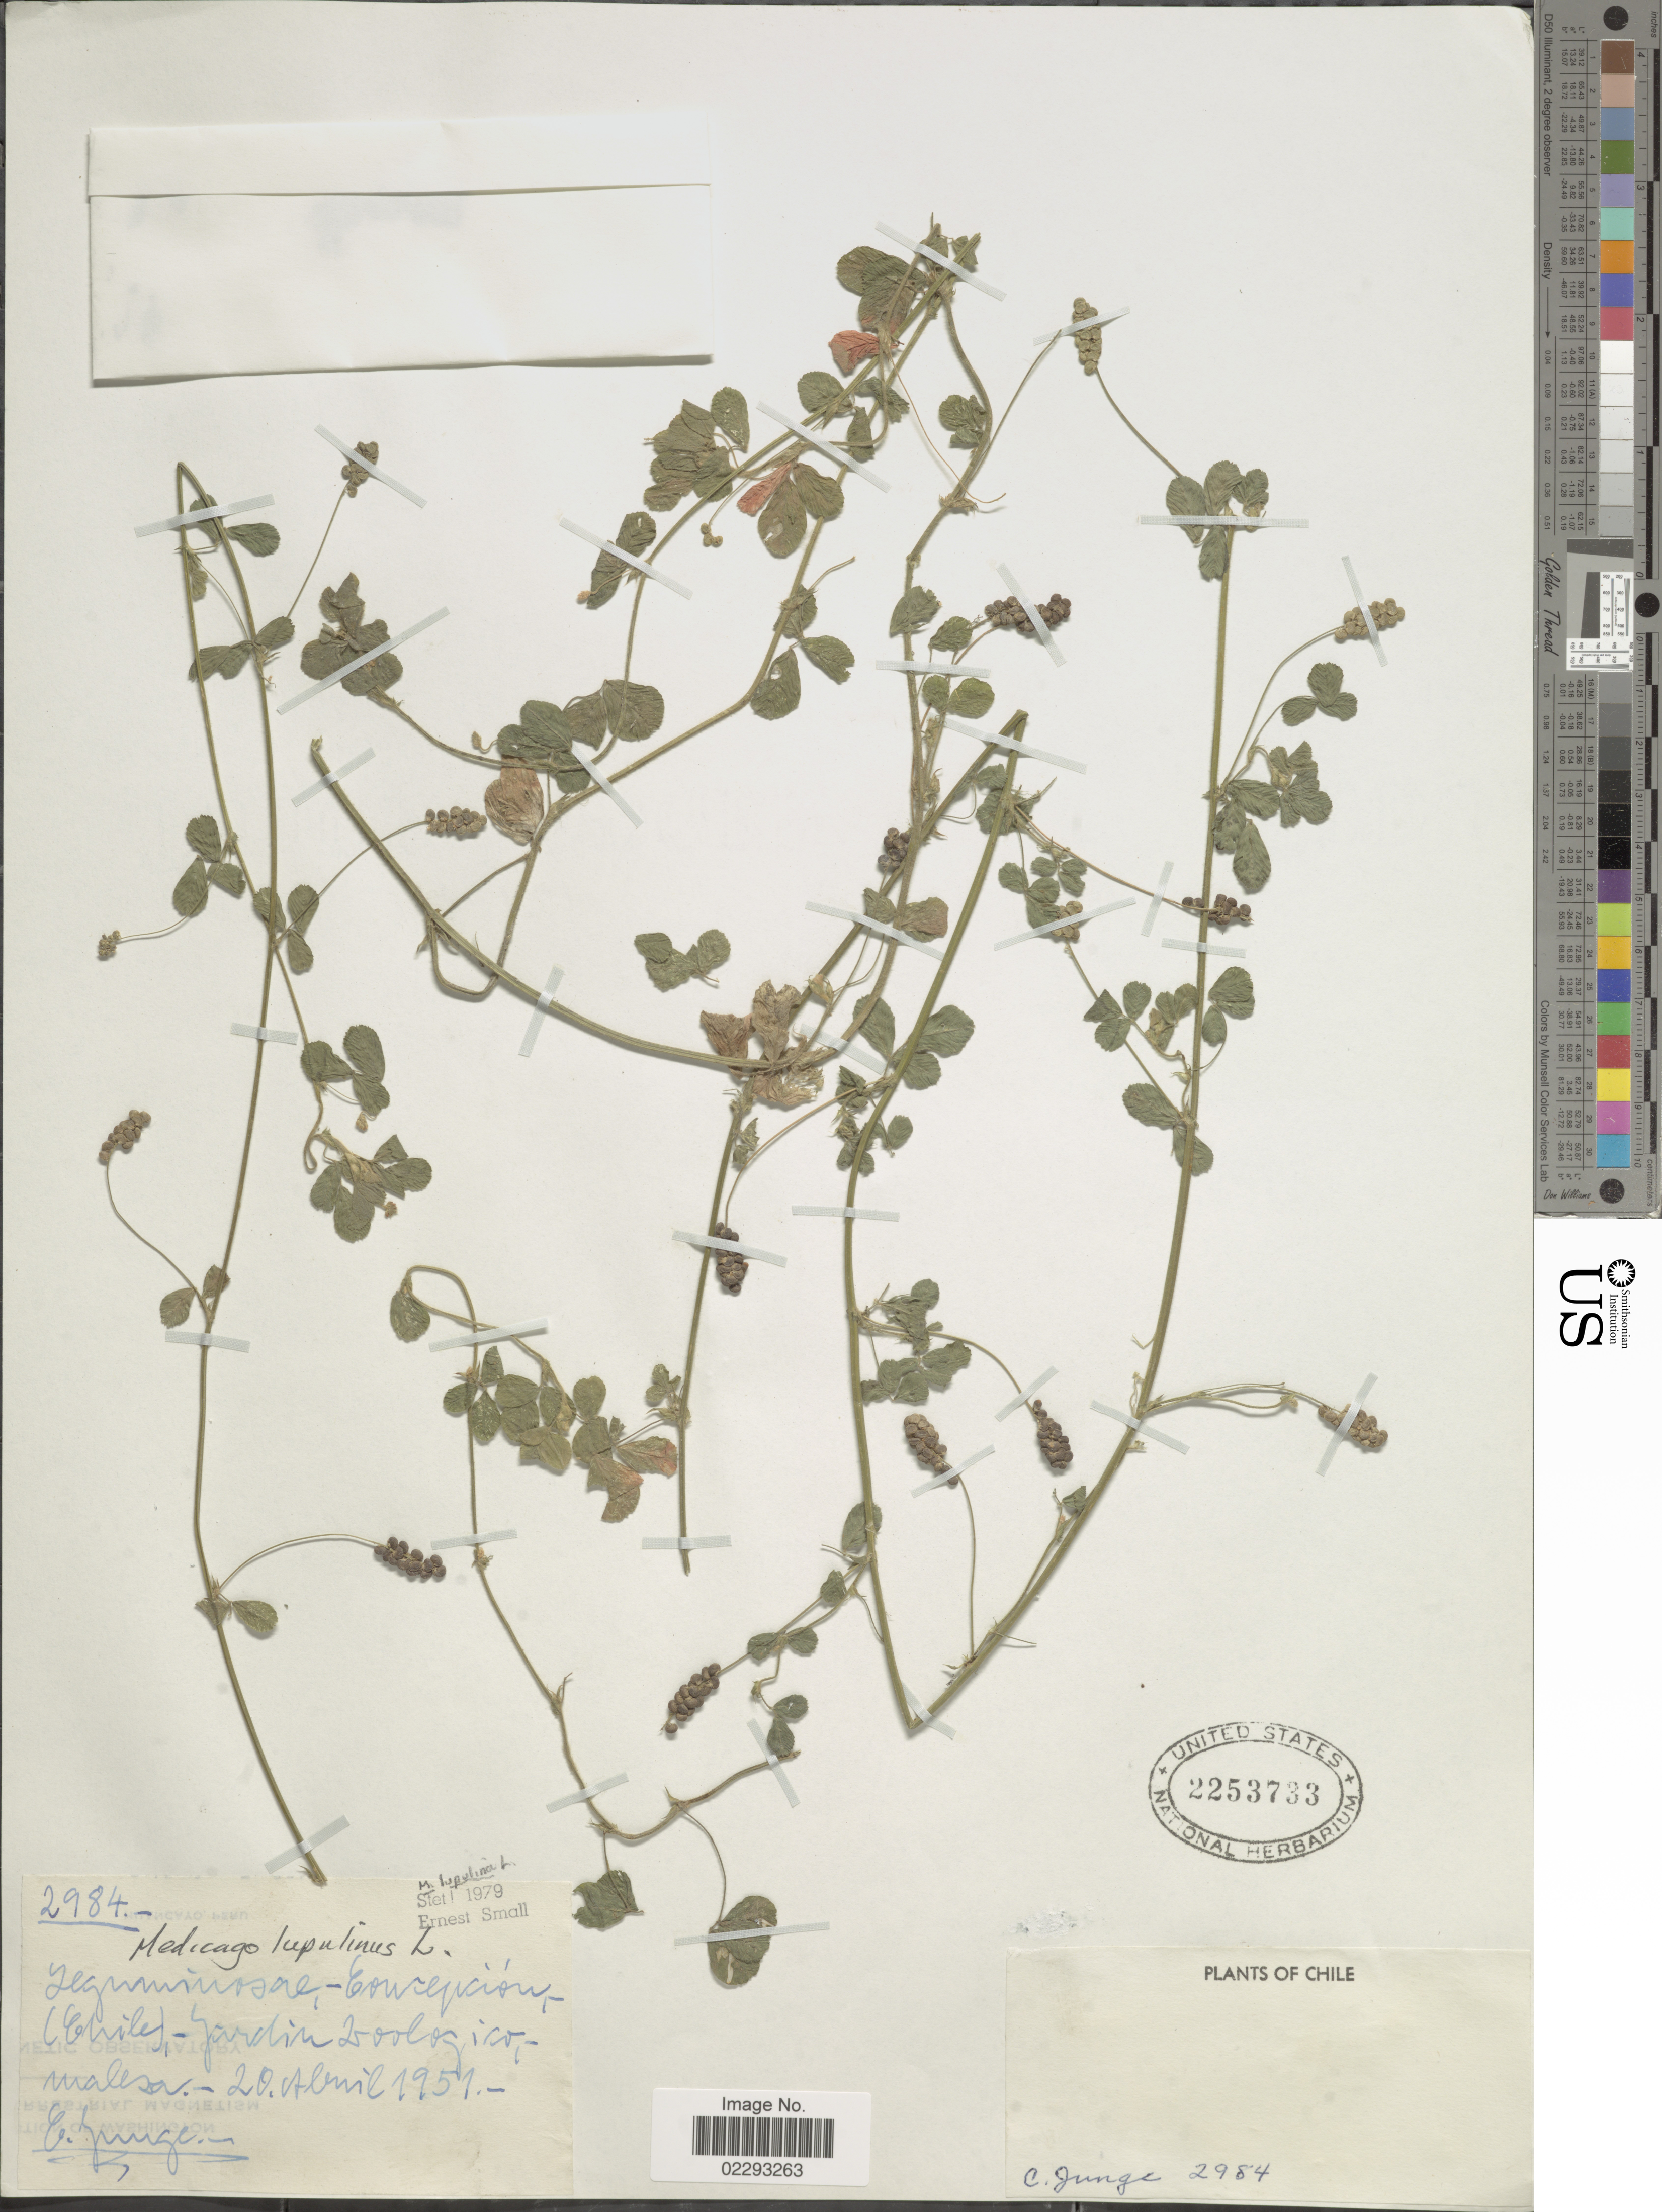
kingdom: Plantae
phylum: Tracheophyta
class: Magnoliopsida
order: Fabales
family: Fabaceae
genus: Medicago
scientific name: Medicago lupulina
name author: L.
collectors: C. Junge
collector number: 2984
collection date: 1951-04-20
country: Chile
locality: Concepcion, Jardin Zoologico.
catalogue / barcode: US 2253733